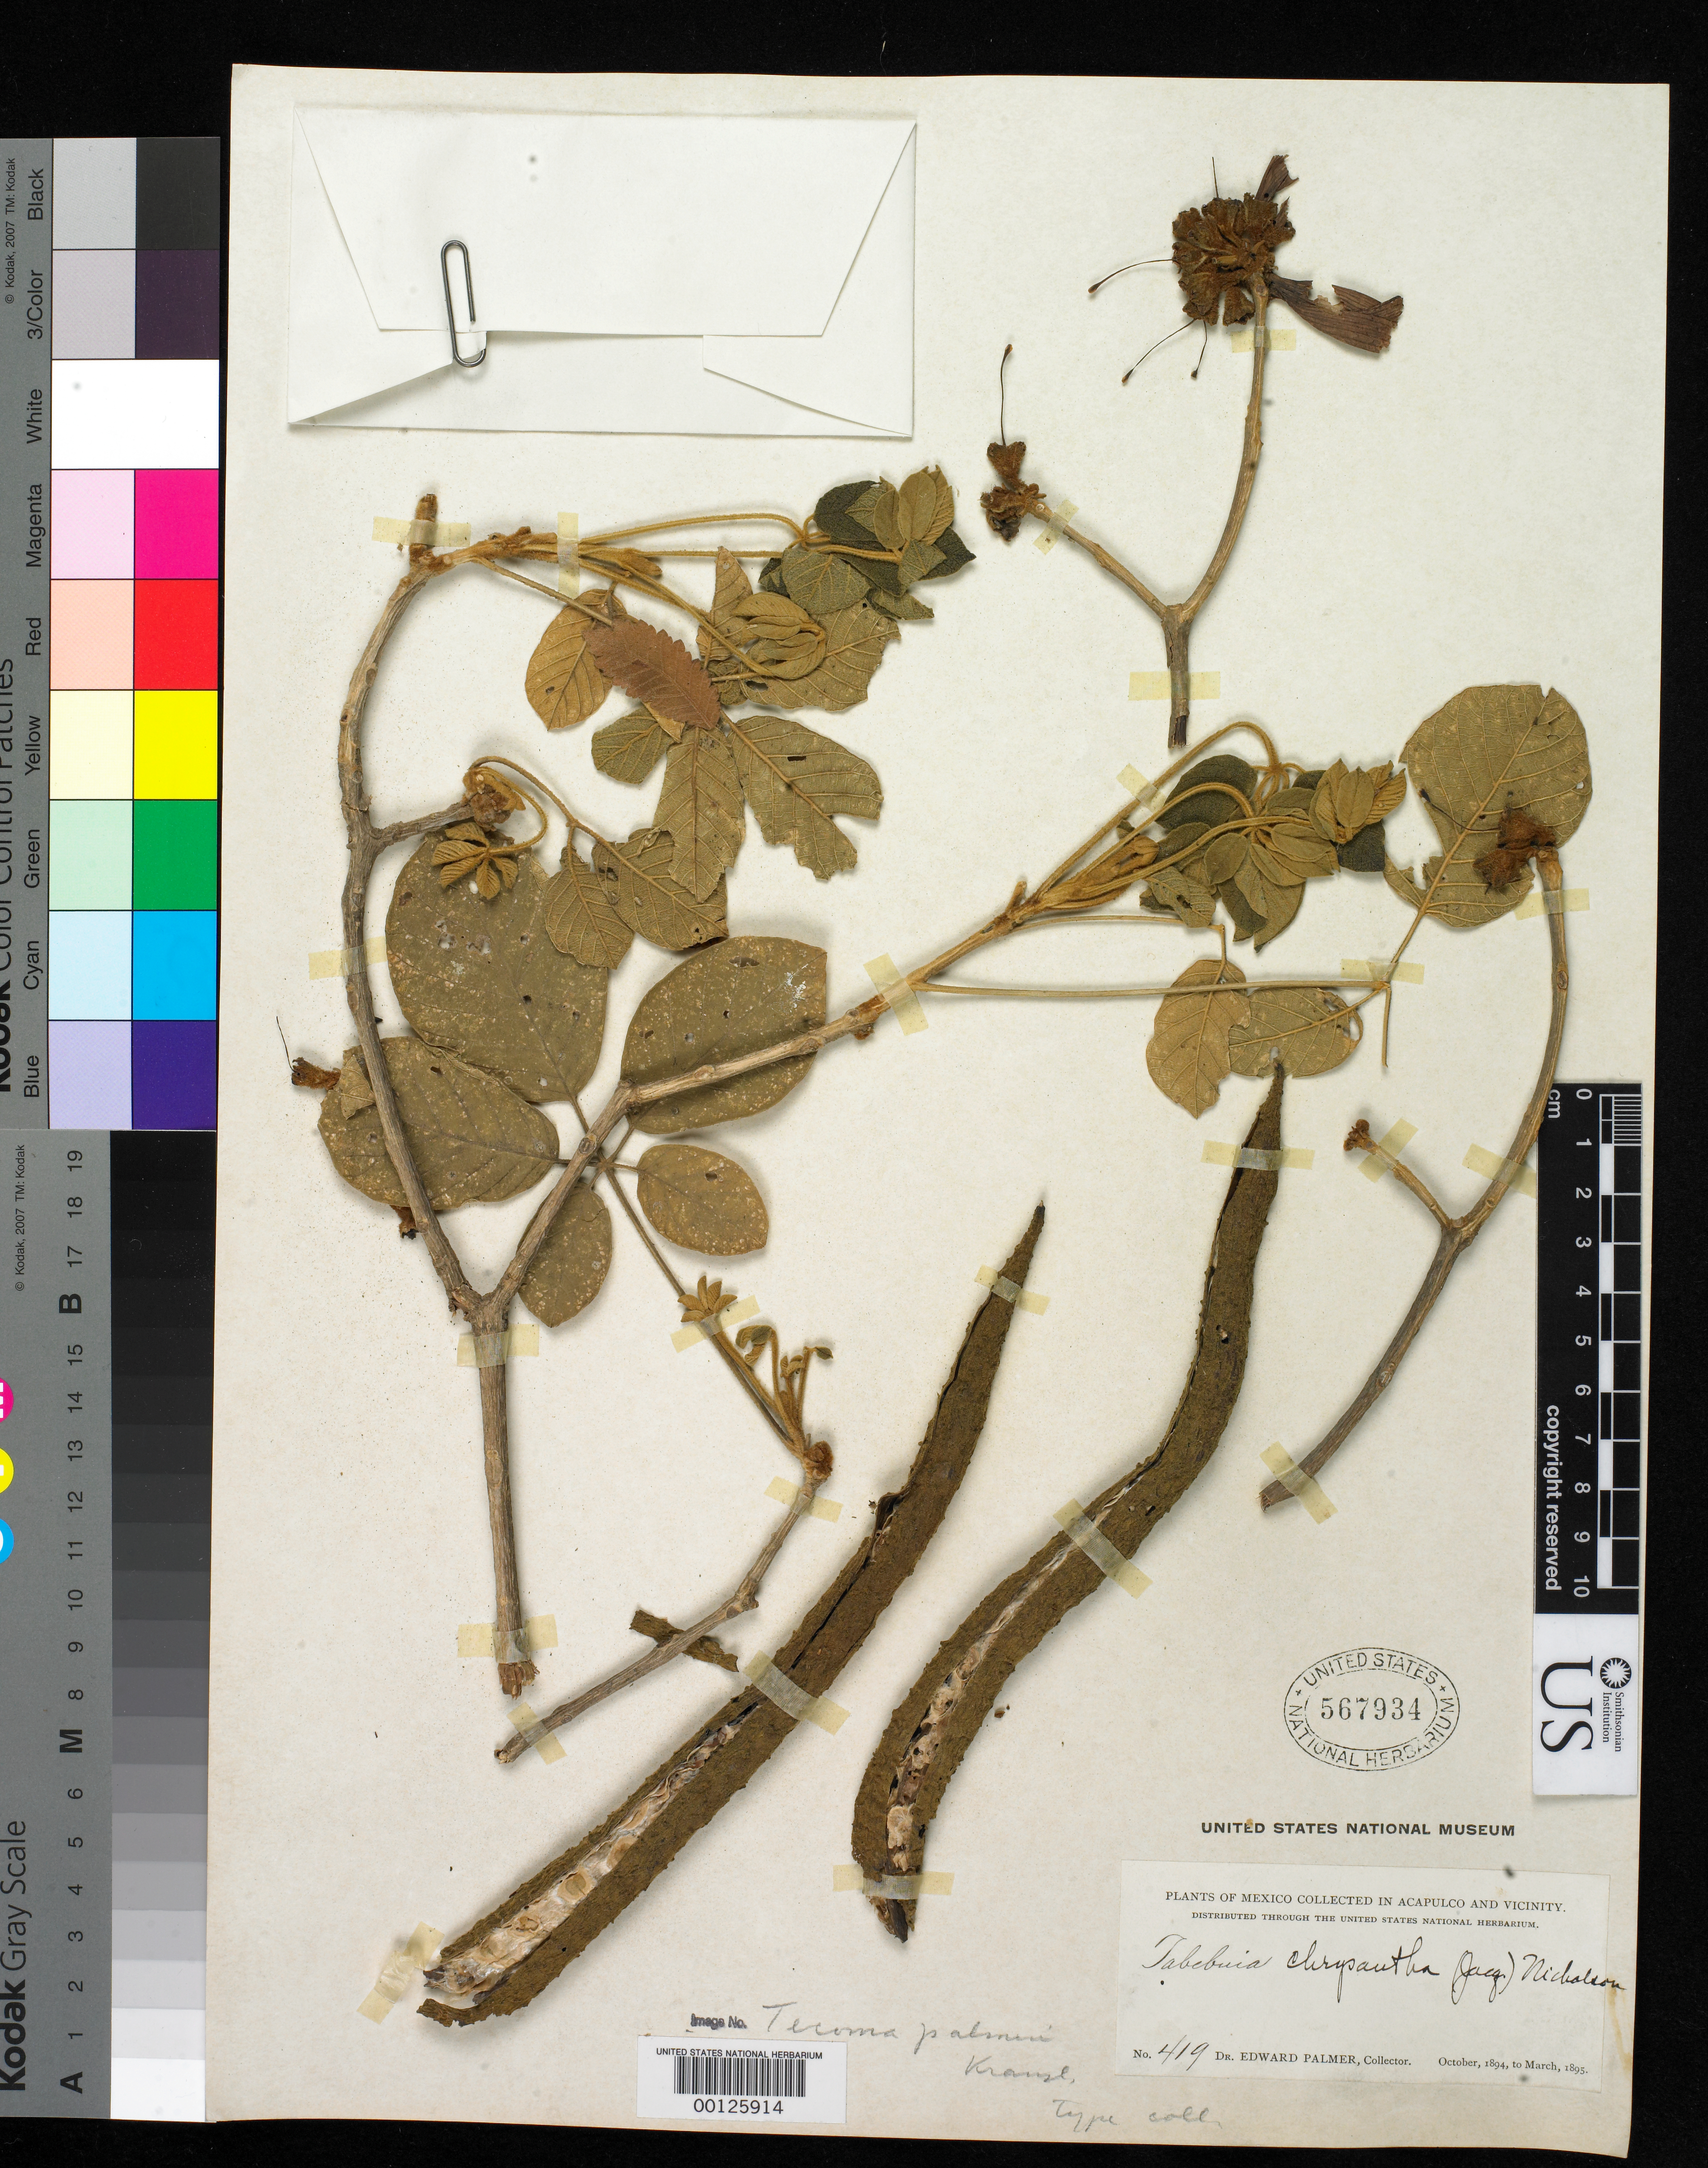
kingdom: Plantae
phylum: Tracheophyta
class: Magnoliopsida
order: Lamiales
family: Bignoniaceae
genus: Tecoma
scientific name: Tecoma palmeri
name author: Kraenzl.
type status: Isosyntype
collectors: E. Palmer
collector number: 419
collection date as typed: Oct 1894 to -- Mar 1895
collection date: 1894-10/1895-03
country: Mexico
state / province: Guerrero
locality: Near Acapulco.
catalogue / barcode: US 567934